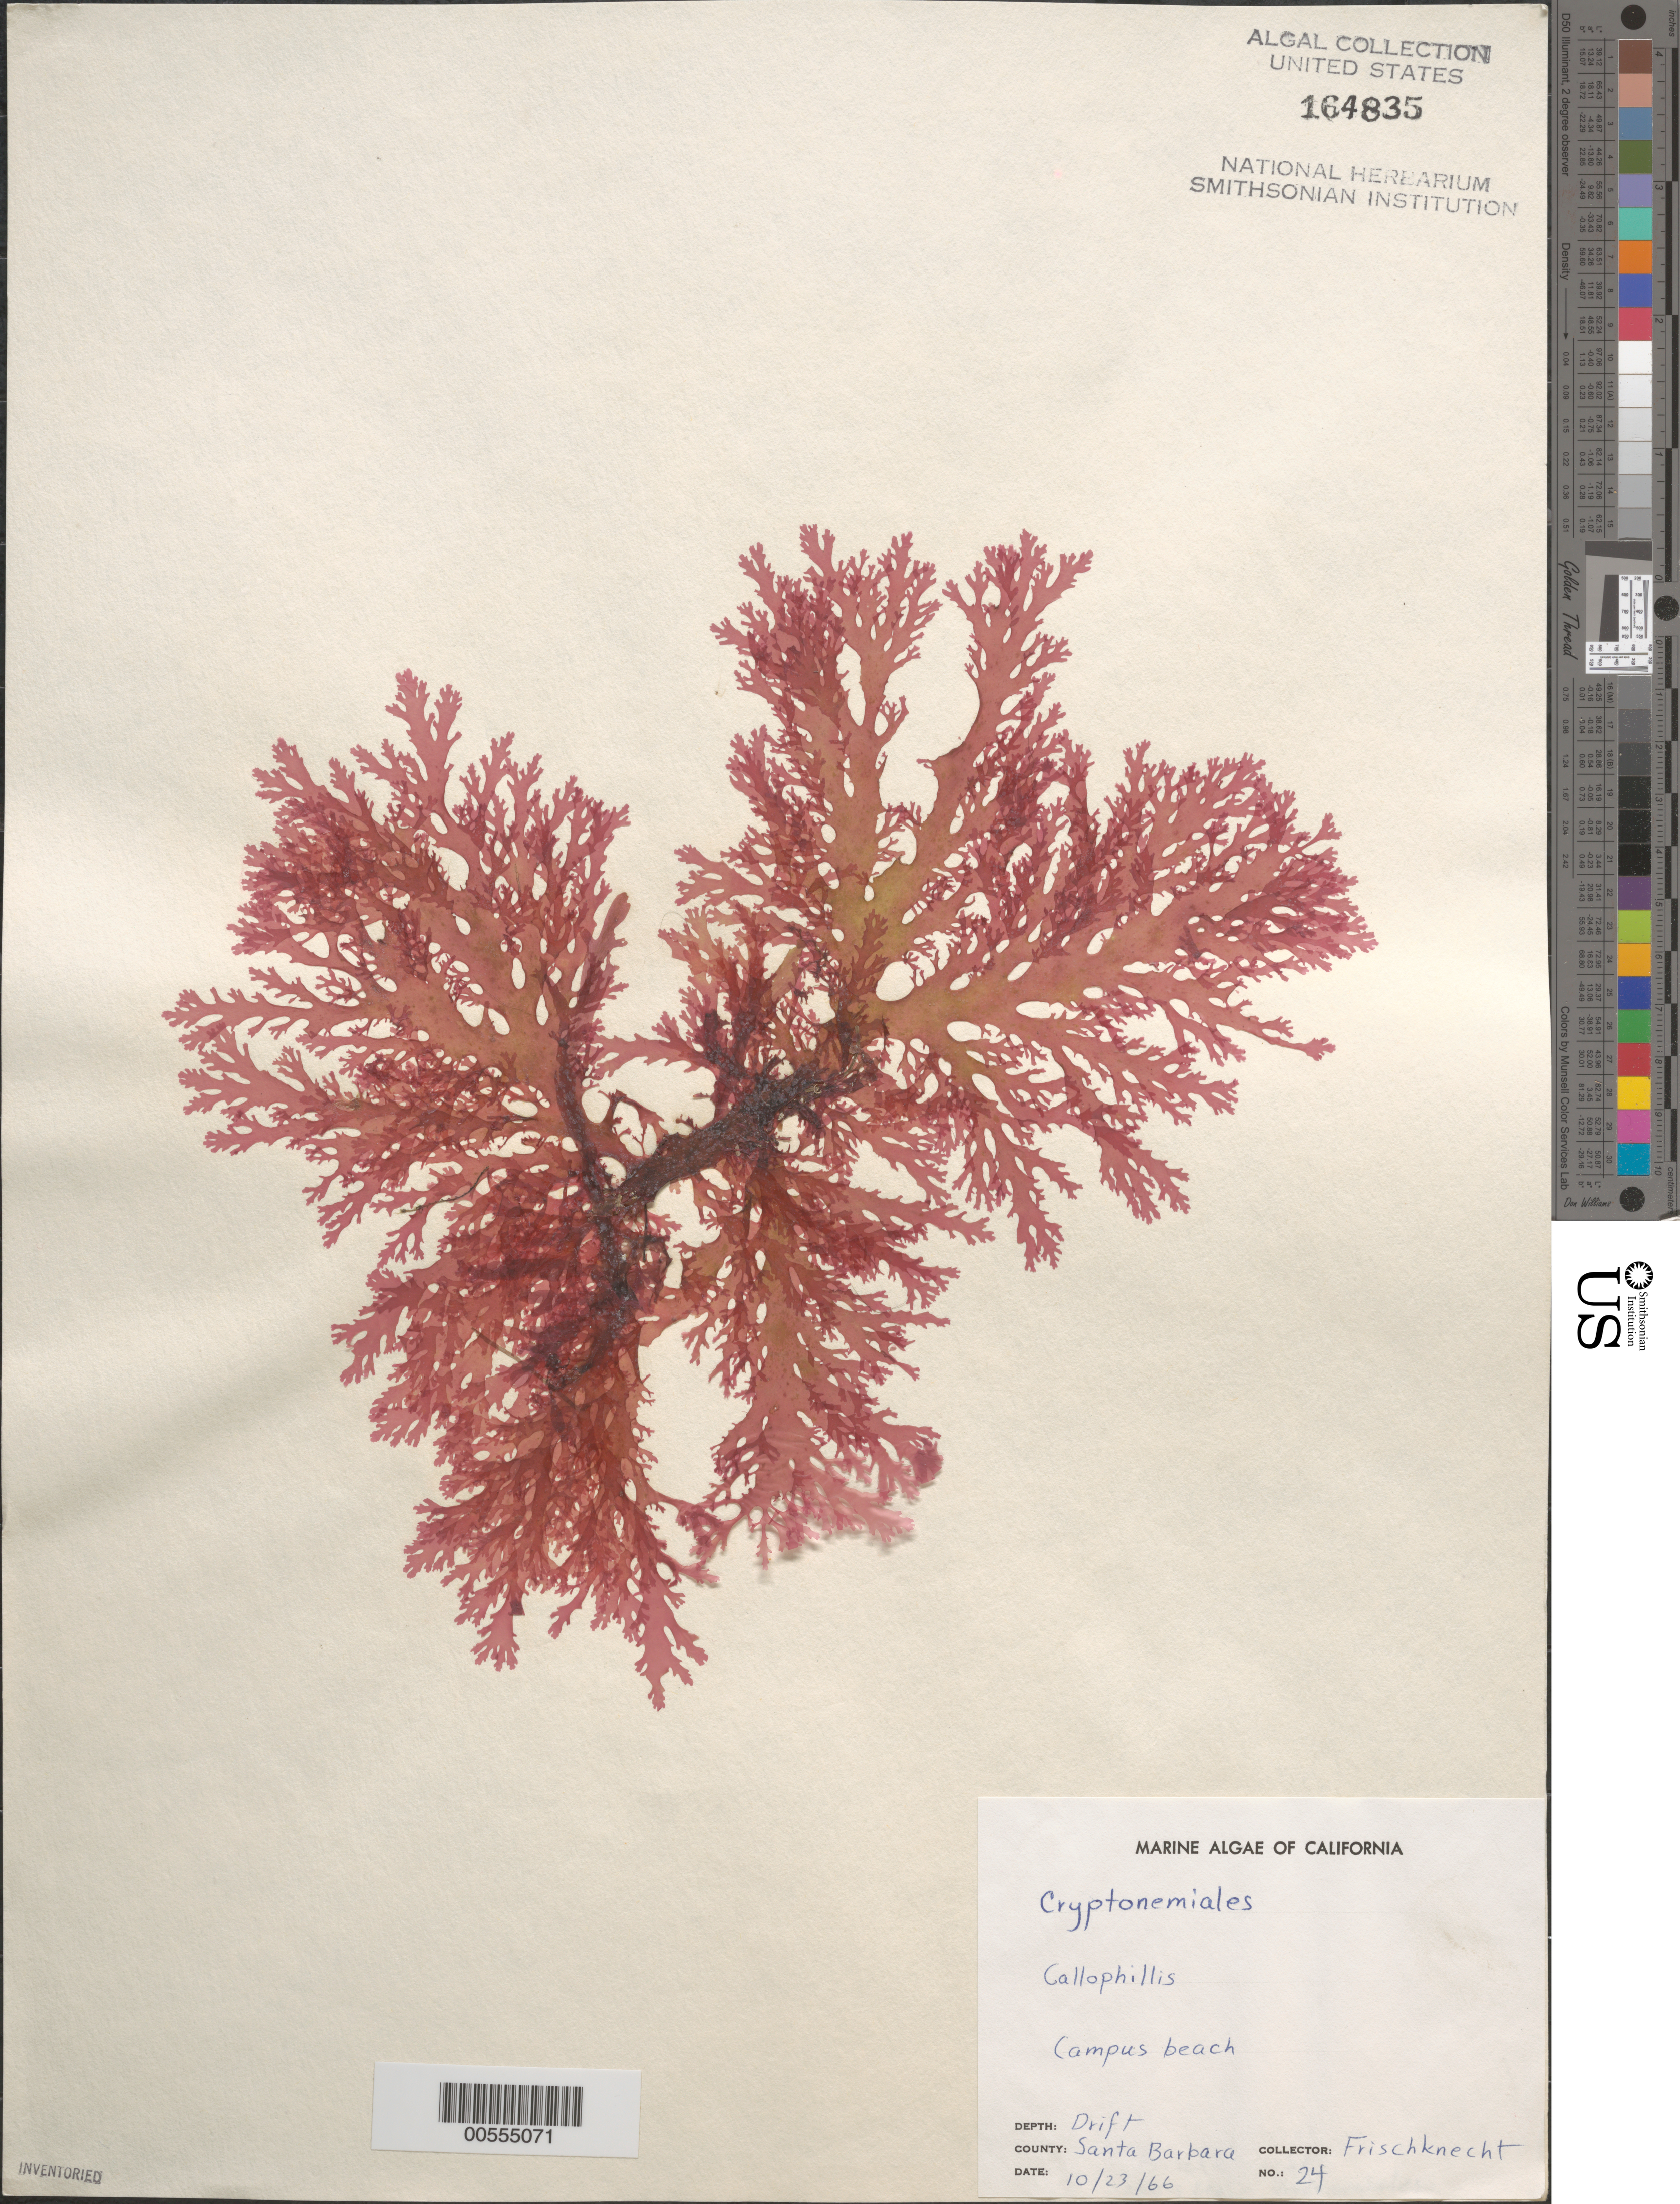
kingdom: Plantae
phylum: Rhodophyta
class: Florideophyceae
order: Gigartinales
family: Kallymeniaceae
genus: Callophyllis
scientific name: Callophyllis sp.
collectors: -. Frischknecht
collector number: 24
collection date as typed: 23 Oct 1966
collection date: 1966-10-23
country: United States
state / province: California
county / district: Santa Barbara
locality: Campus Beach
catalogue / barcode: US 164835